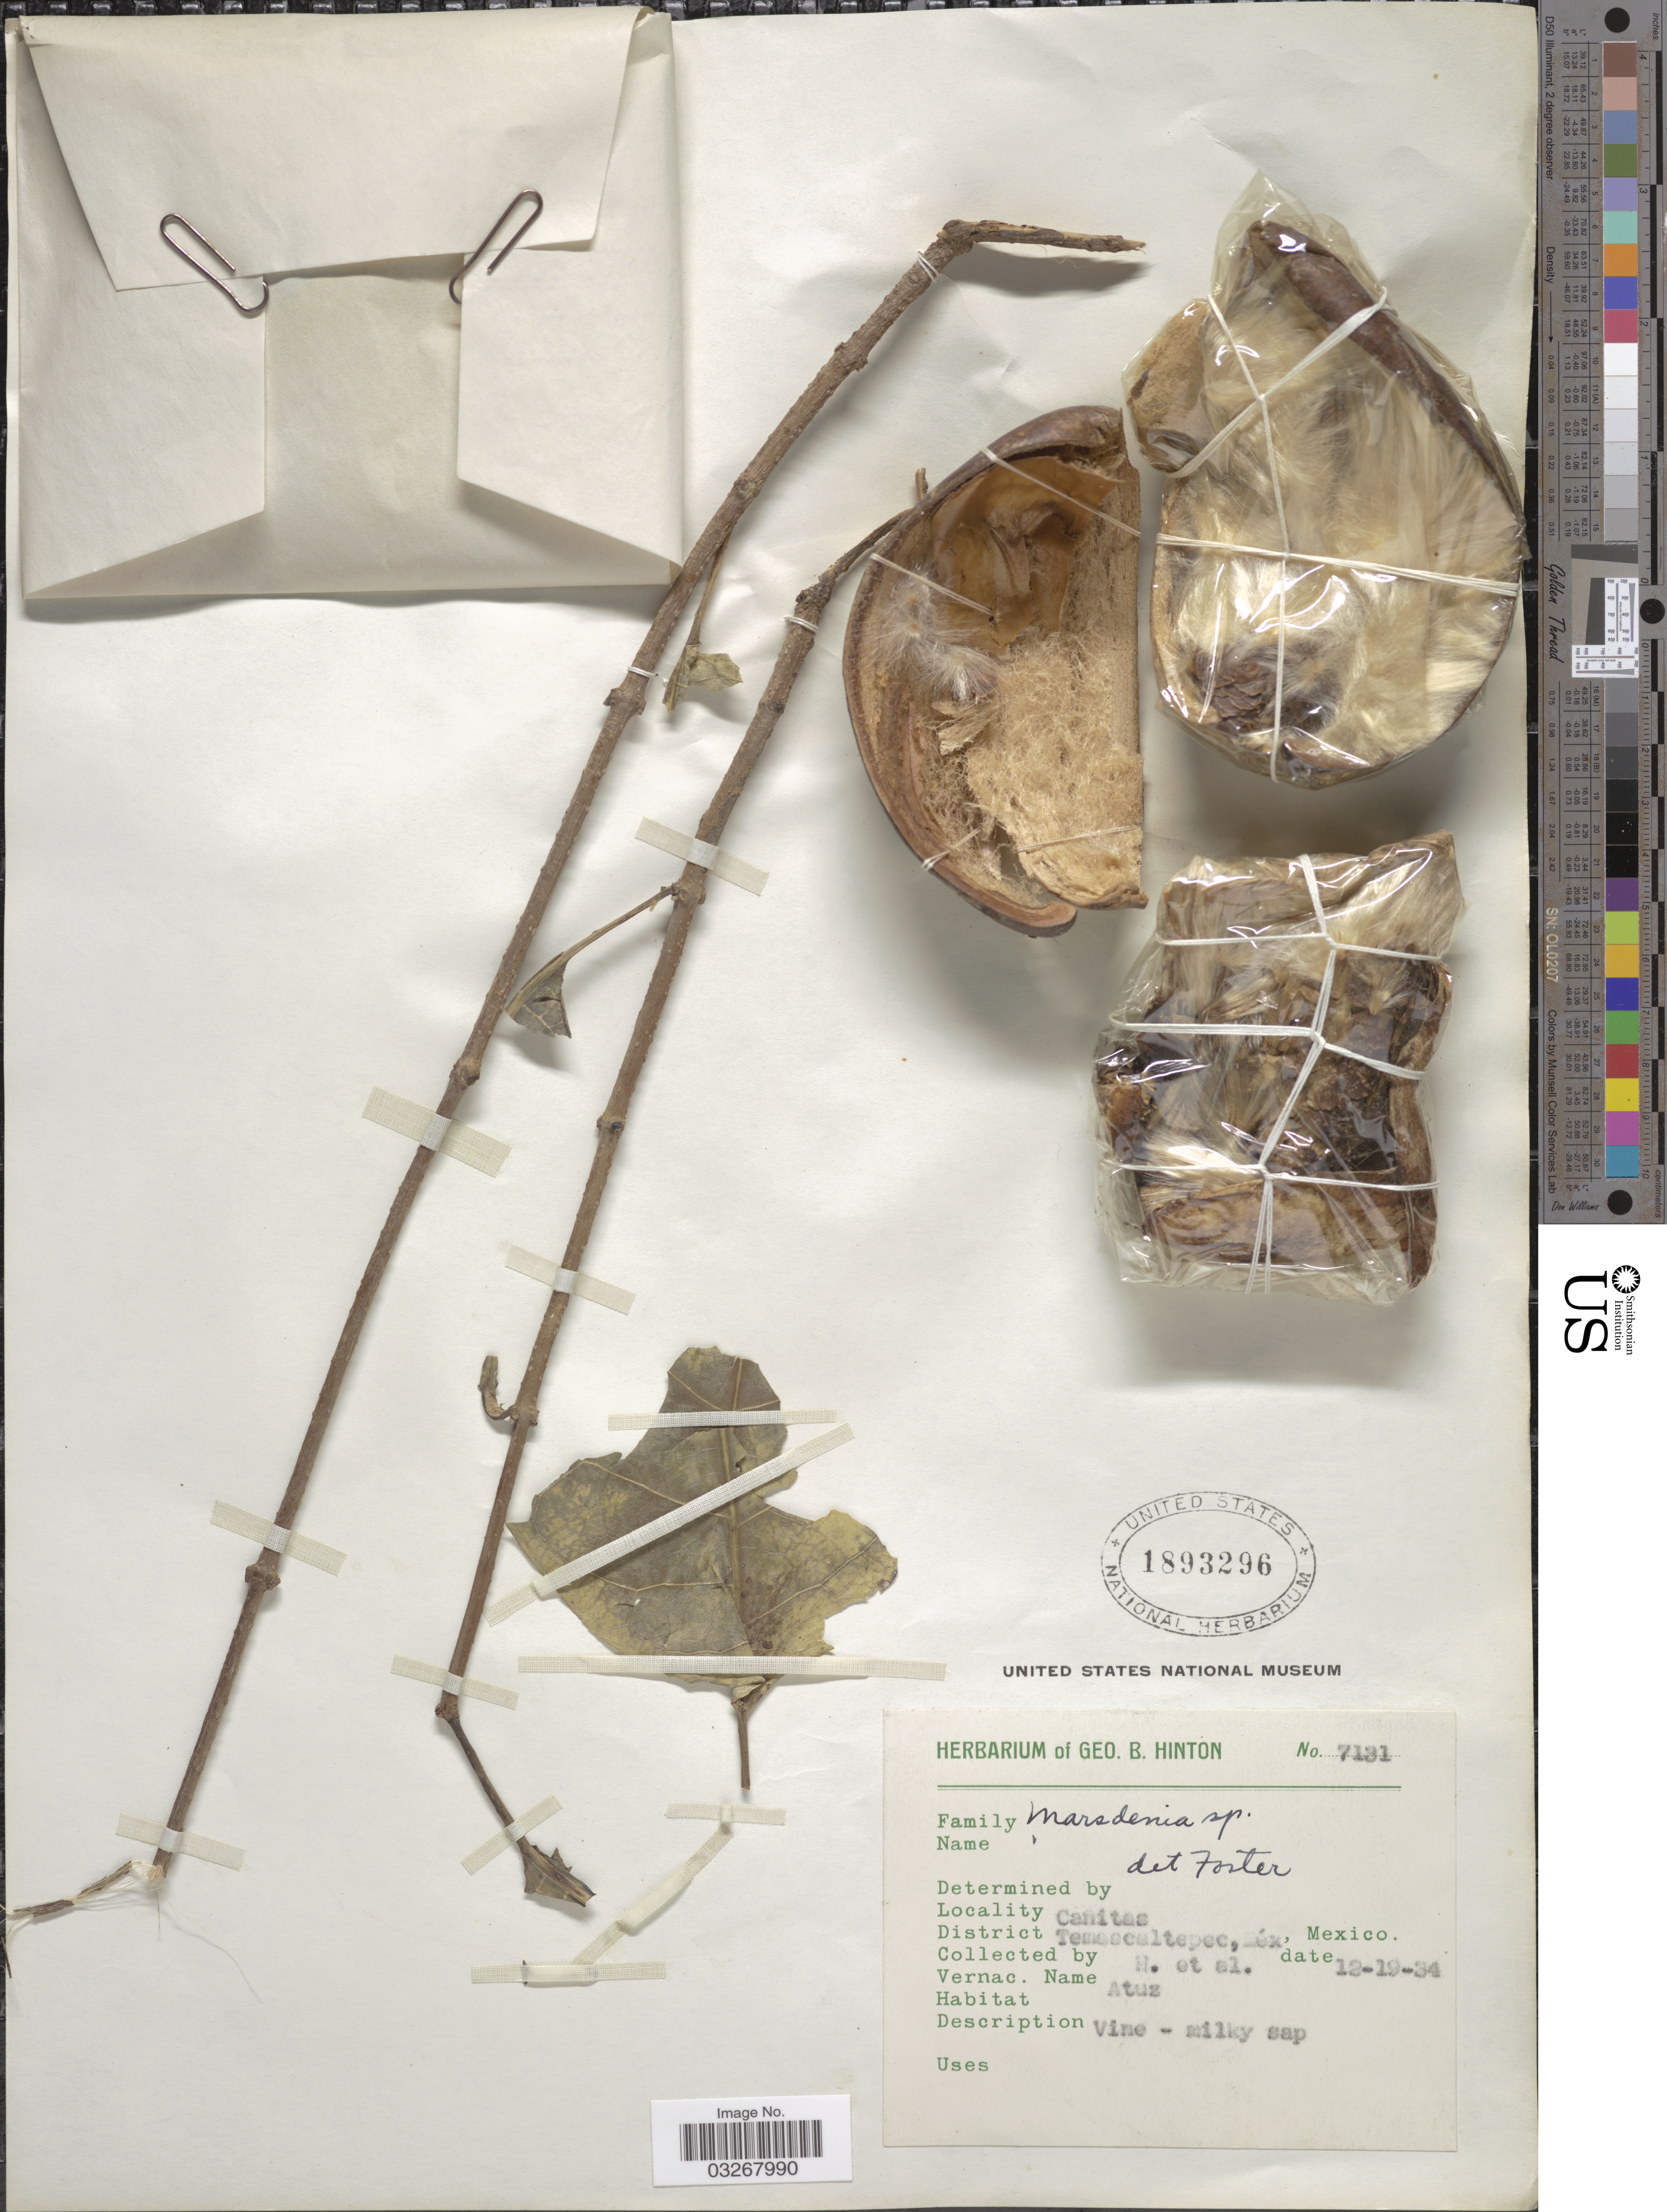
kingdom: Plantae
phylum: Tracheophyta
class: Magnoliopsida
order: Gentianales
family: Apocynaceae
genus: Marsdenia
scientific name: Marsdenia sp.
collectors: G. B. Hinton & et al.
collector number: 7131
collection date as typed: Transcribed d/m/y: 19/12/34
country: Mexico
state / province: México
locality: Canitas, District Temascaltepec, Méx., Mexico.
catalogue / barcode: US 1893296